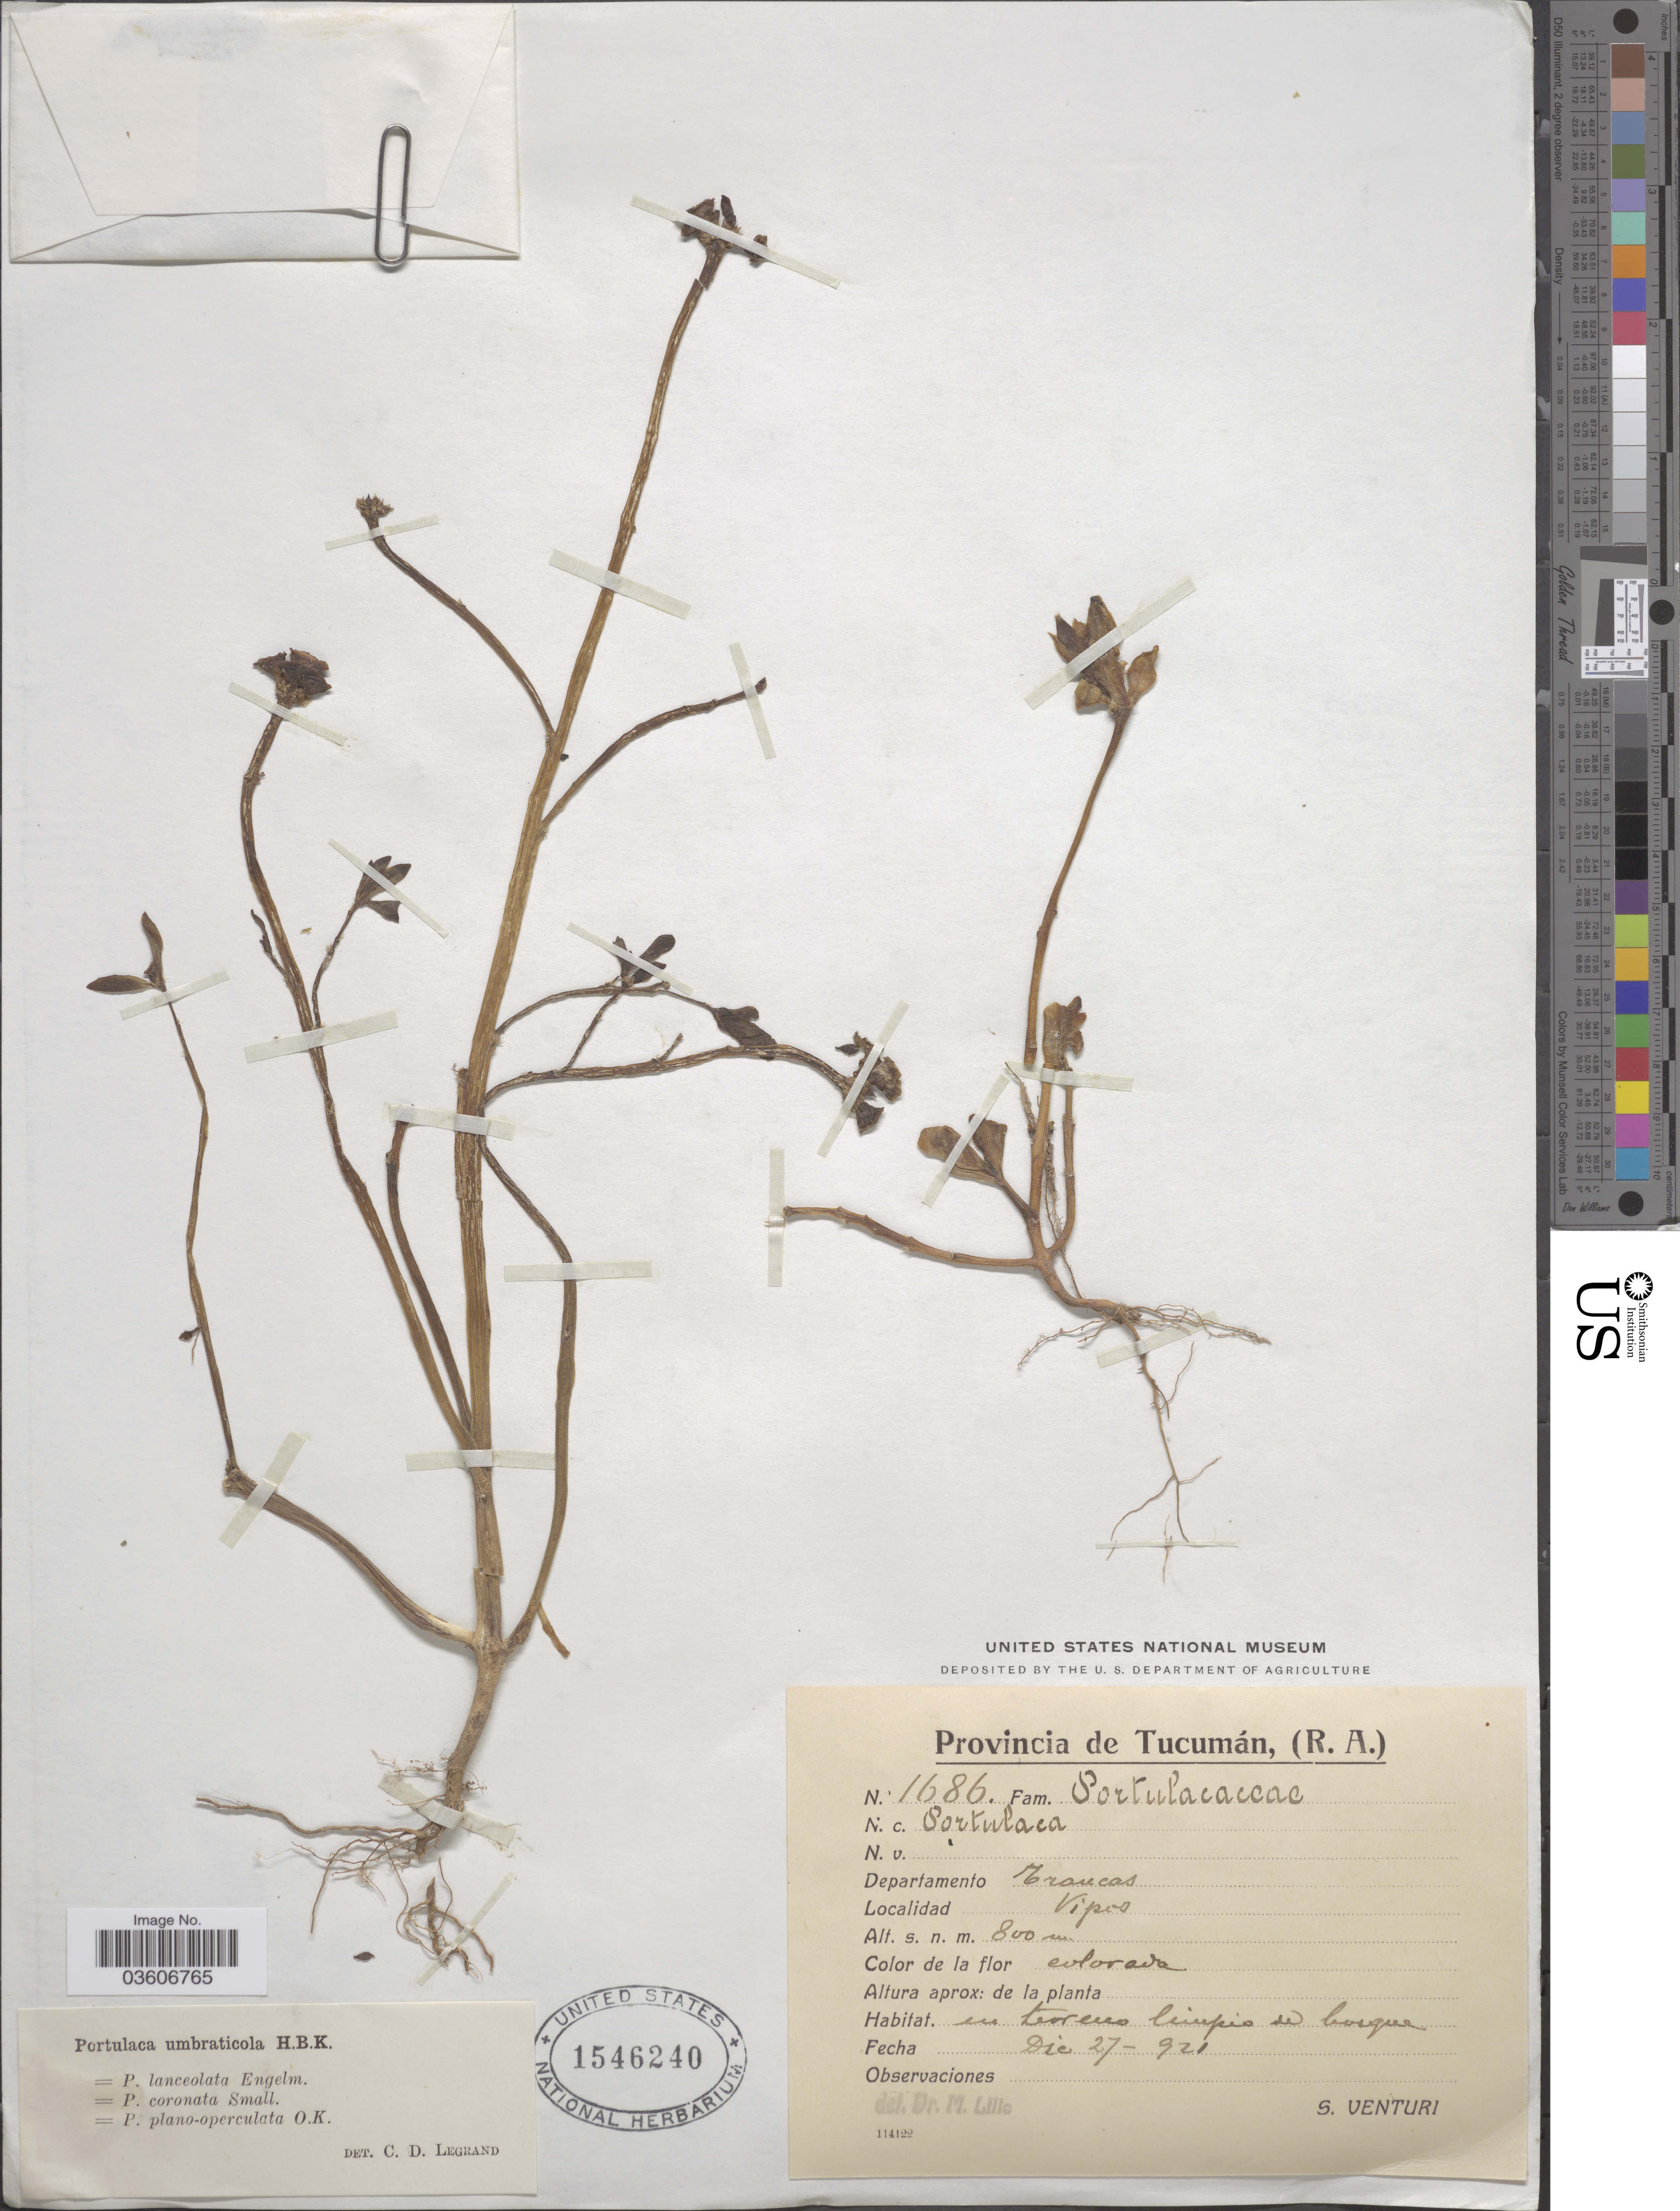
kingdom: Plantae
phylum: Tracheophyta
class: Magnoliopsida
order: Caryophyllales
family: Portulacaceae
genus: Portulaca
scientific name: Portulaca umbraticola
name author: Kunth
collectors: S. Venturi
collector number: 1686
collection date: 1921-12-27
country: Argentina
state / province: Tucuman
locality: Departamento Trancas. Vipos.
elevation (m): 800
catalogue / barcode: US 1546240